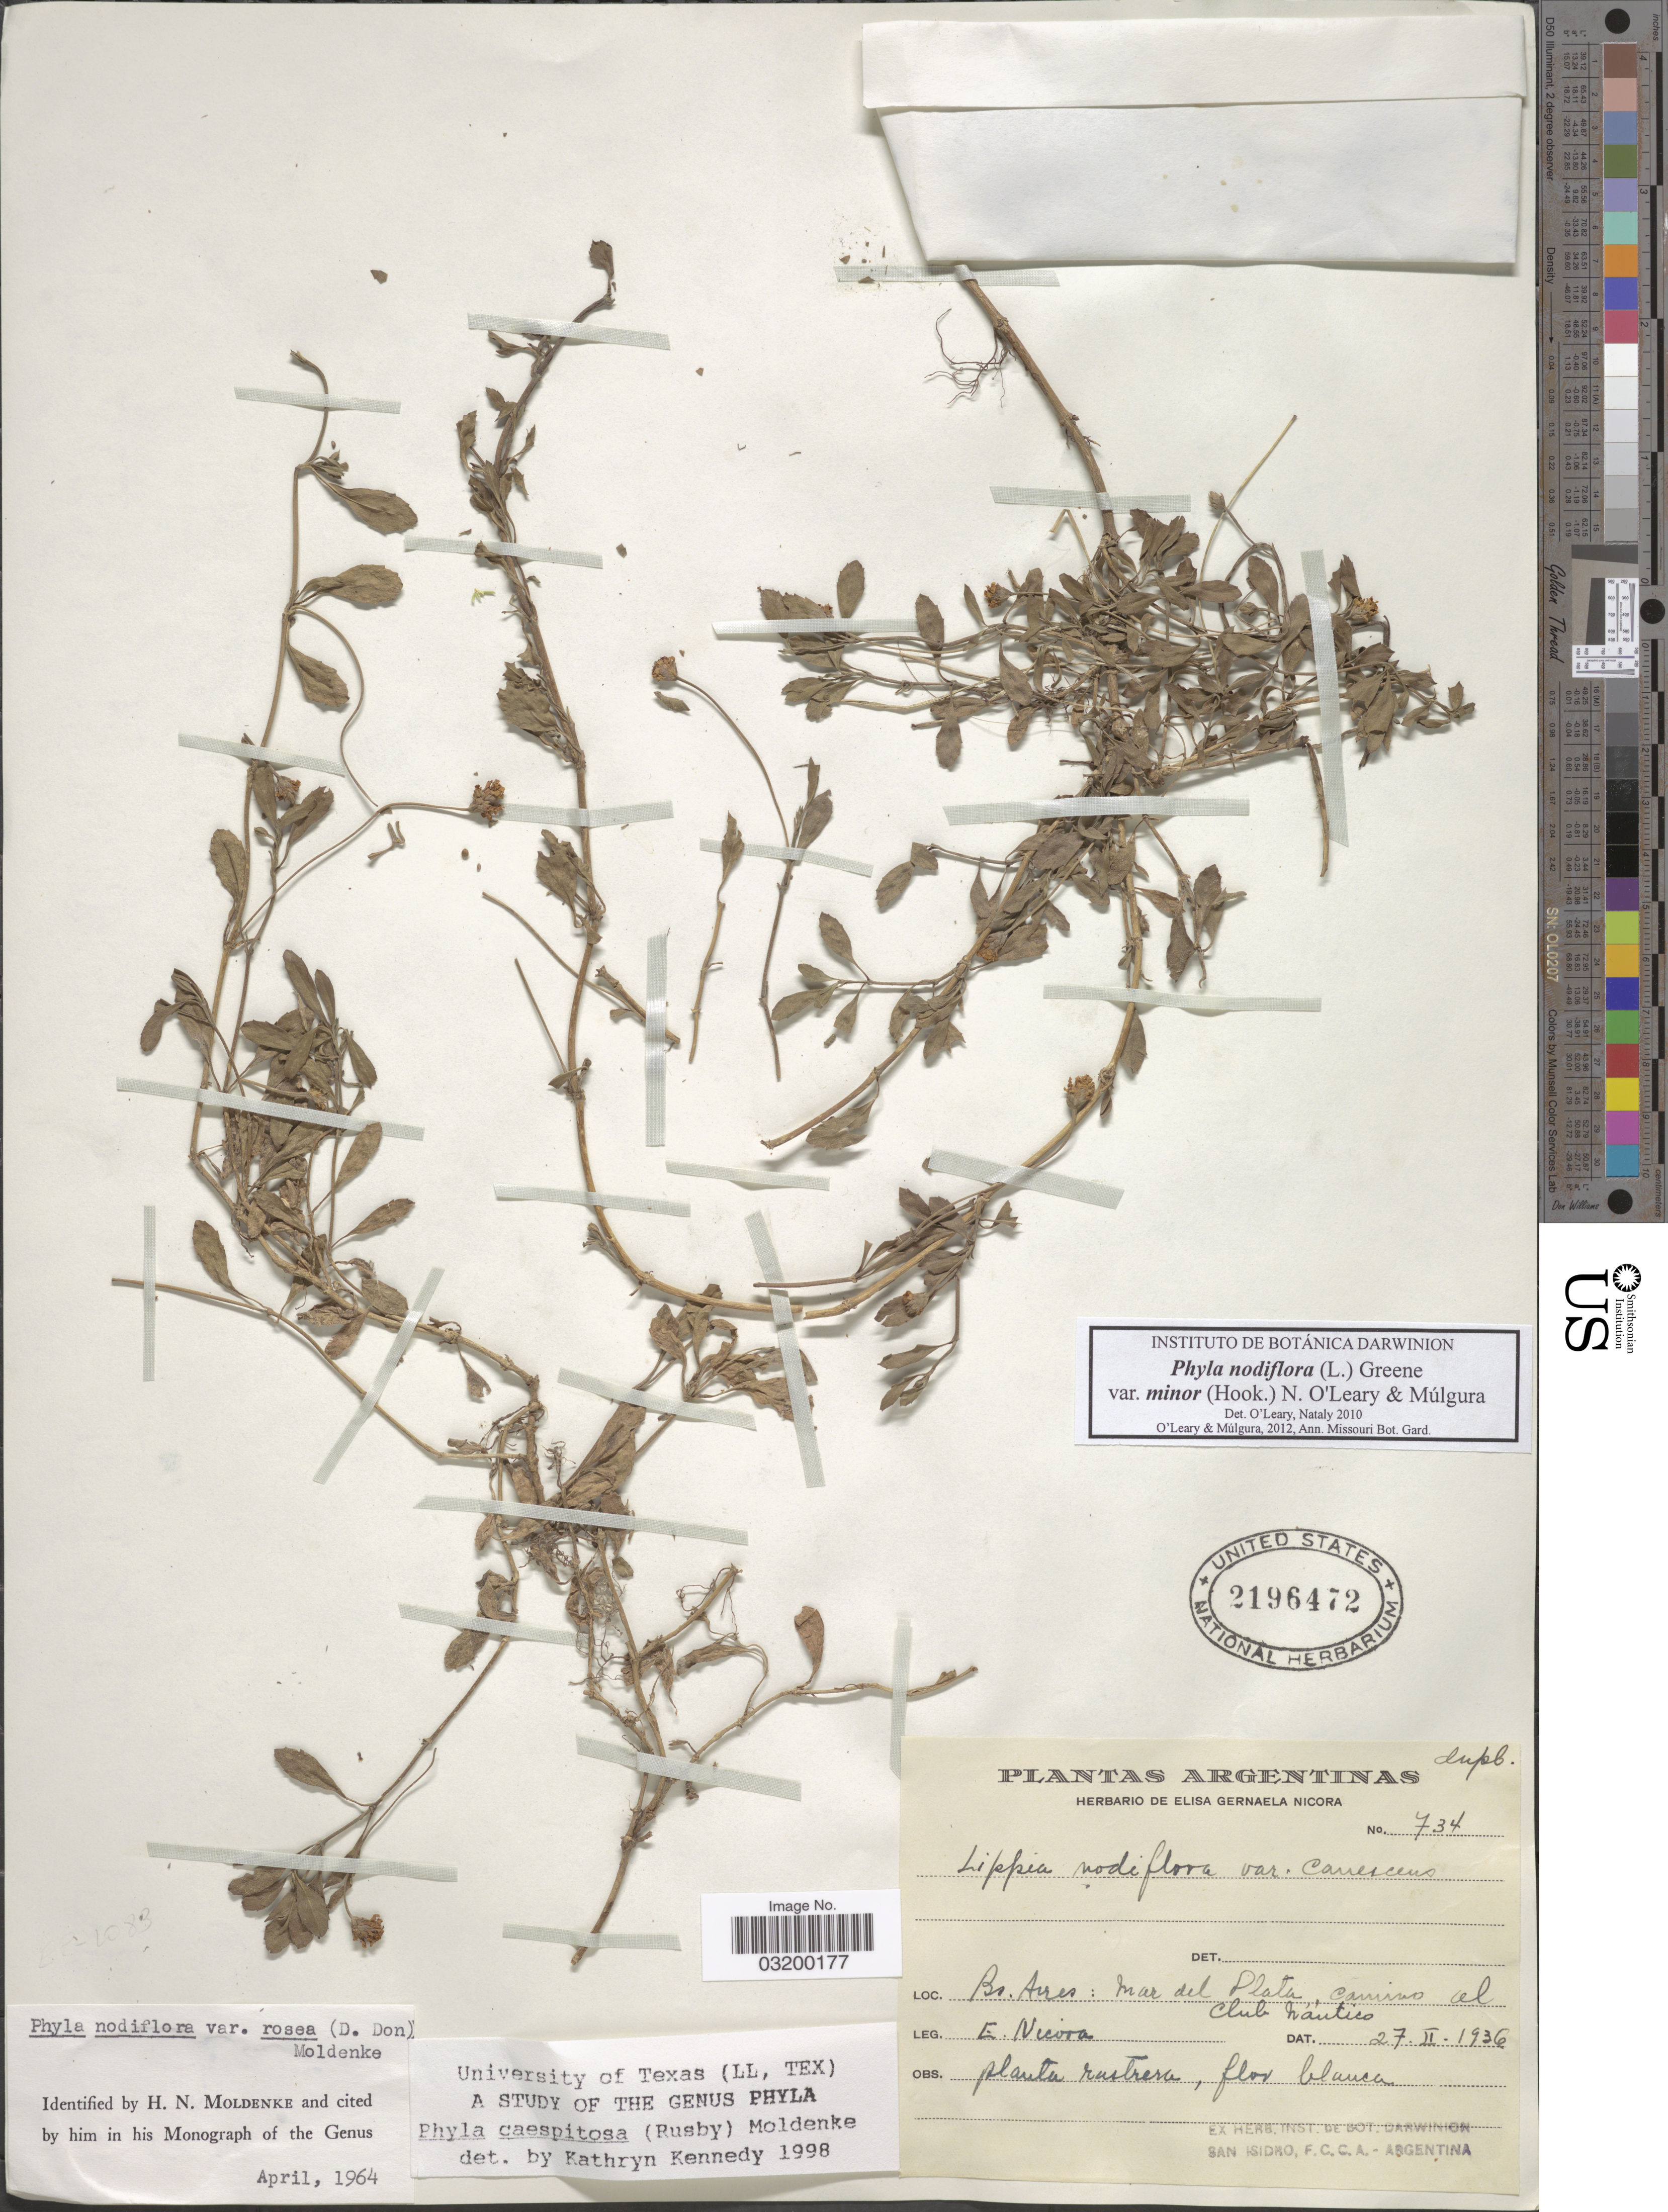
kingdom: Plantae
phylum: Tracheophyta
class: Magnoliopsida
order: Lamiales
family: Verbenaceae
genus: Phyla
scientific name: Phyla nodiflora var. minor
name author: (Hook.) N. O'Leary & Mulgura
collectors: E. Nicora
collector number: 734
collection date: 1936-02-27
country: Argentina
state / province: Buenos Aires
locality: Mar del Plata, camino al Club Nautico.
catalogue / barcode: US 2196472